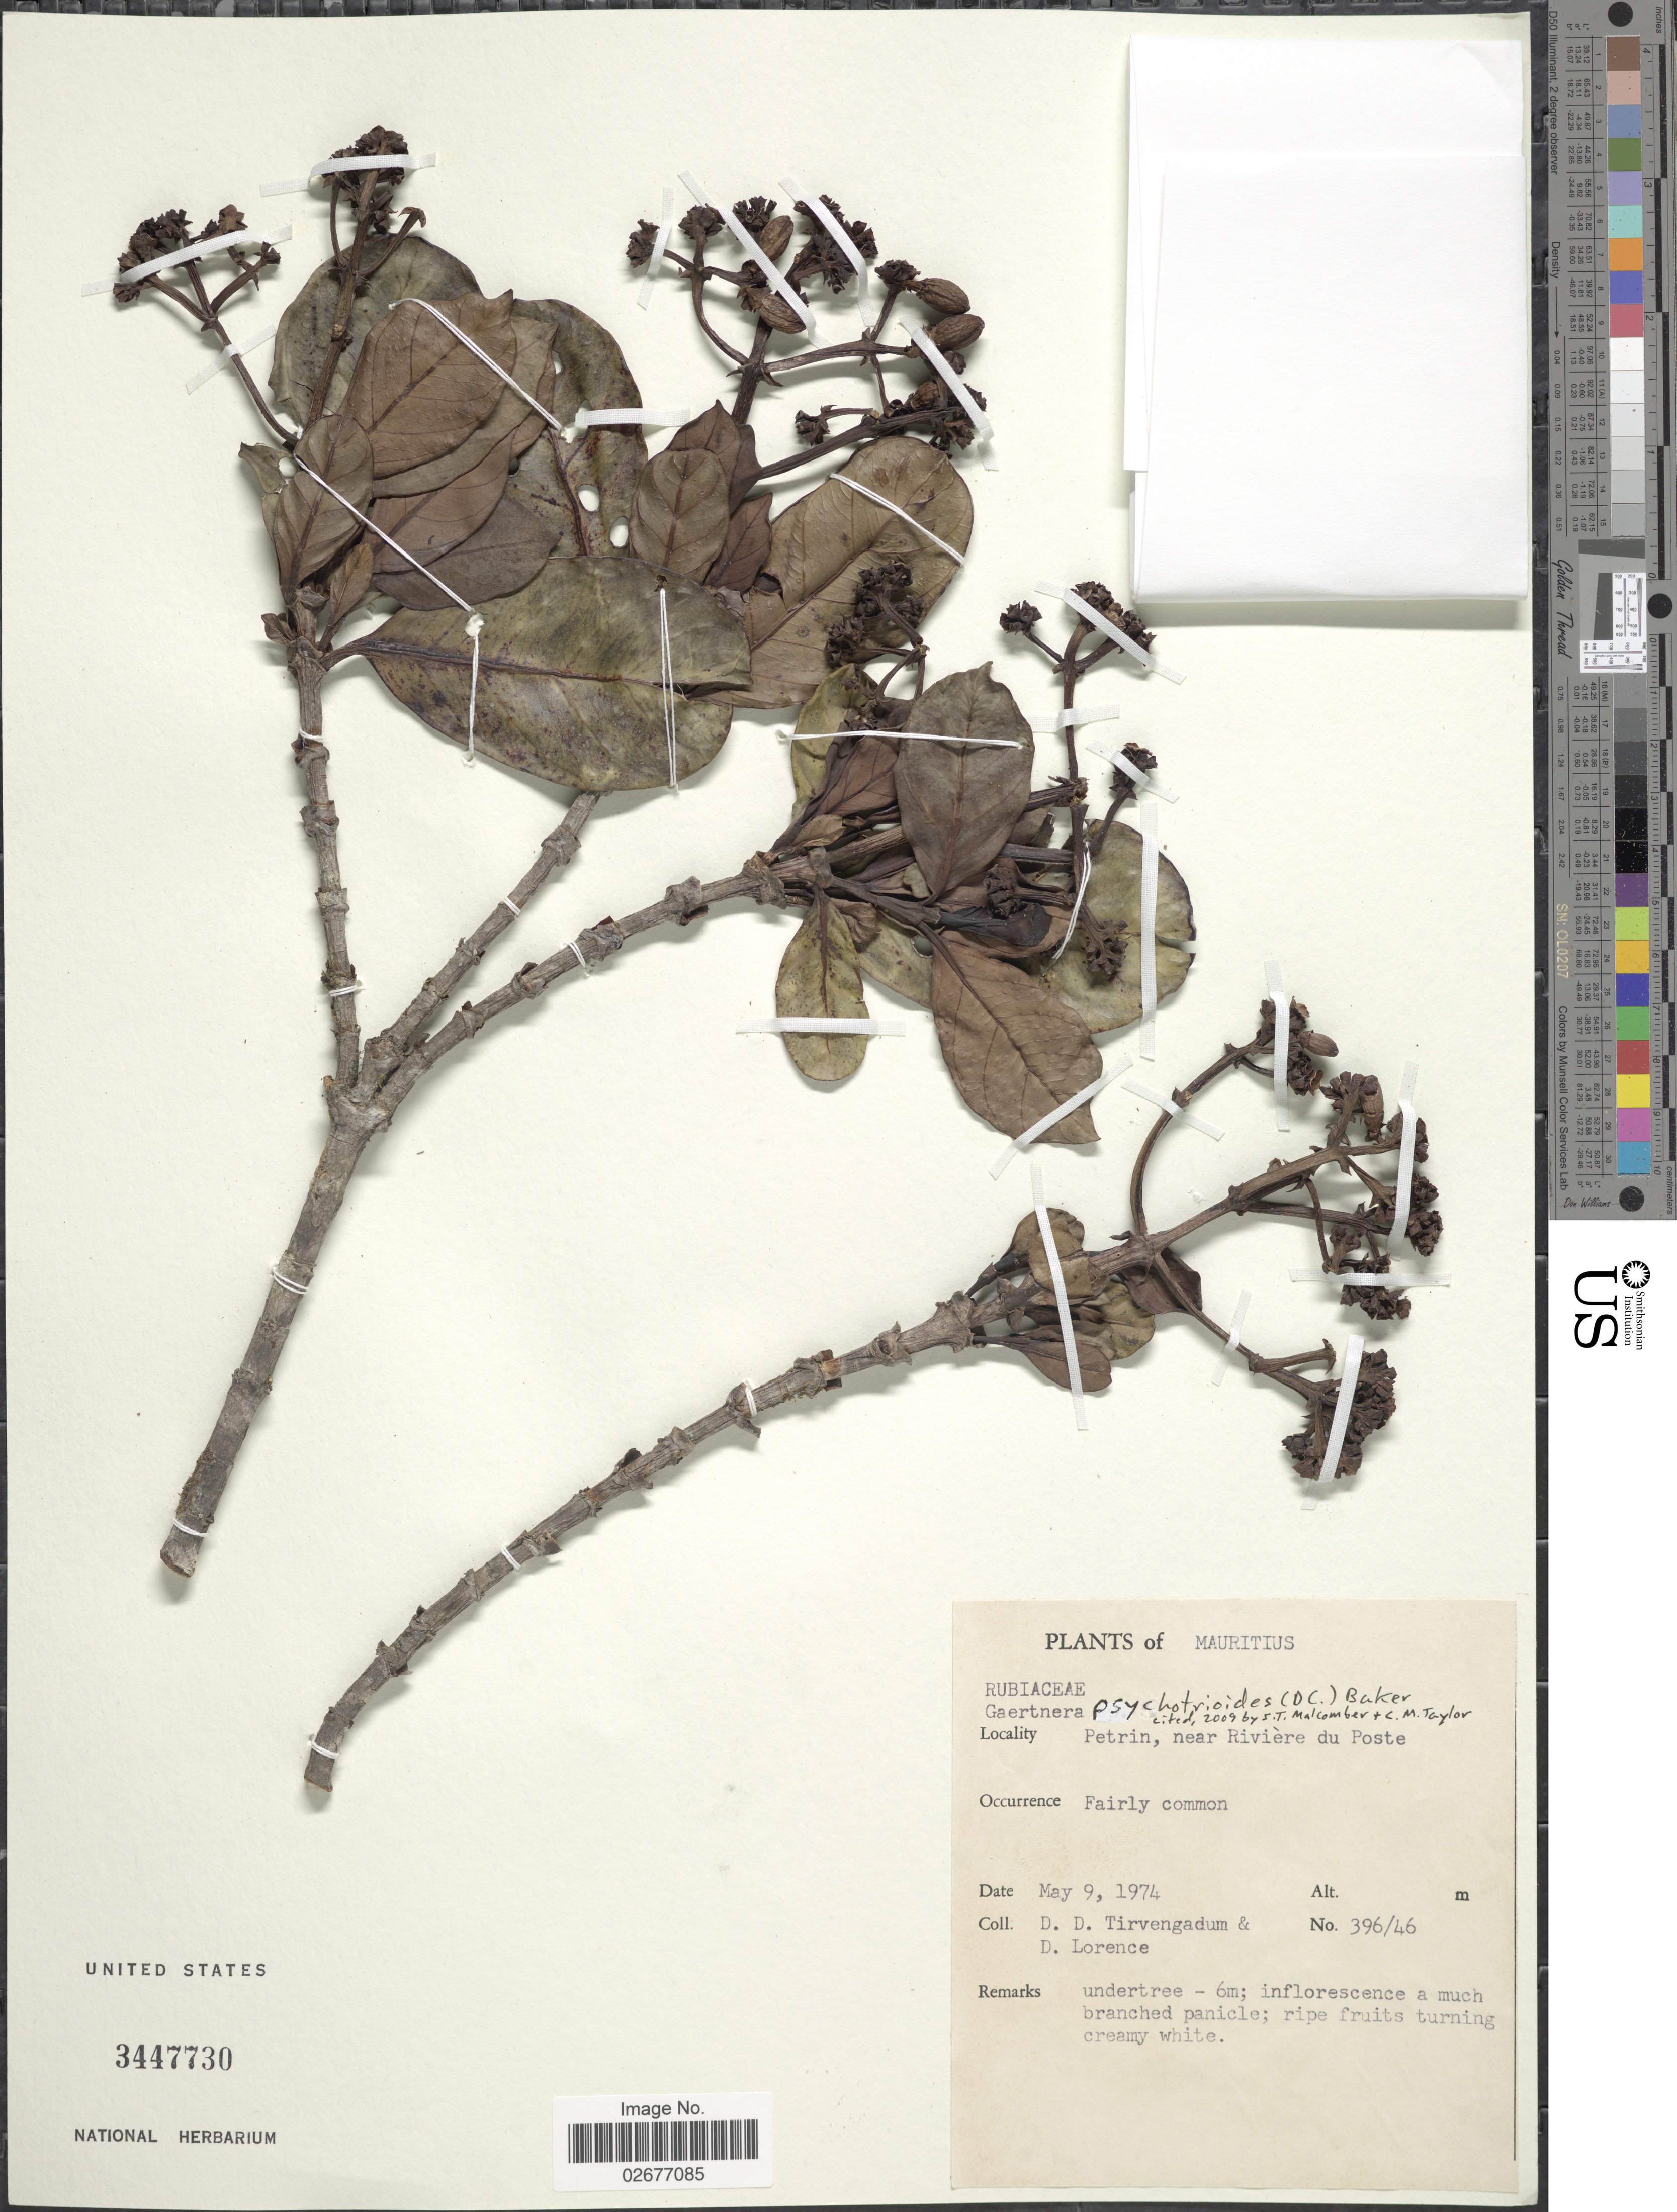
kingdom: Plantae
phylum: Tracheophyta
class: Magnoliopsida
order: Gentianales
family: Rubiaceae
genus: Gaertnera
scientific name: Gaertnera psychotrioides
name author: (DC.) Baker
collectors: D. Tirvengadum & D. Lorence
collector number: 396/46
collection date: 1974-05-09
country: Mauritius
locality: Petrin, near Riviere du Poste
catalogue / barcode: US 3447730